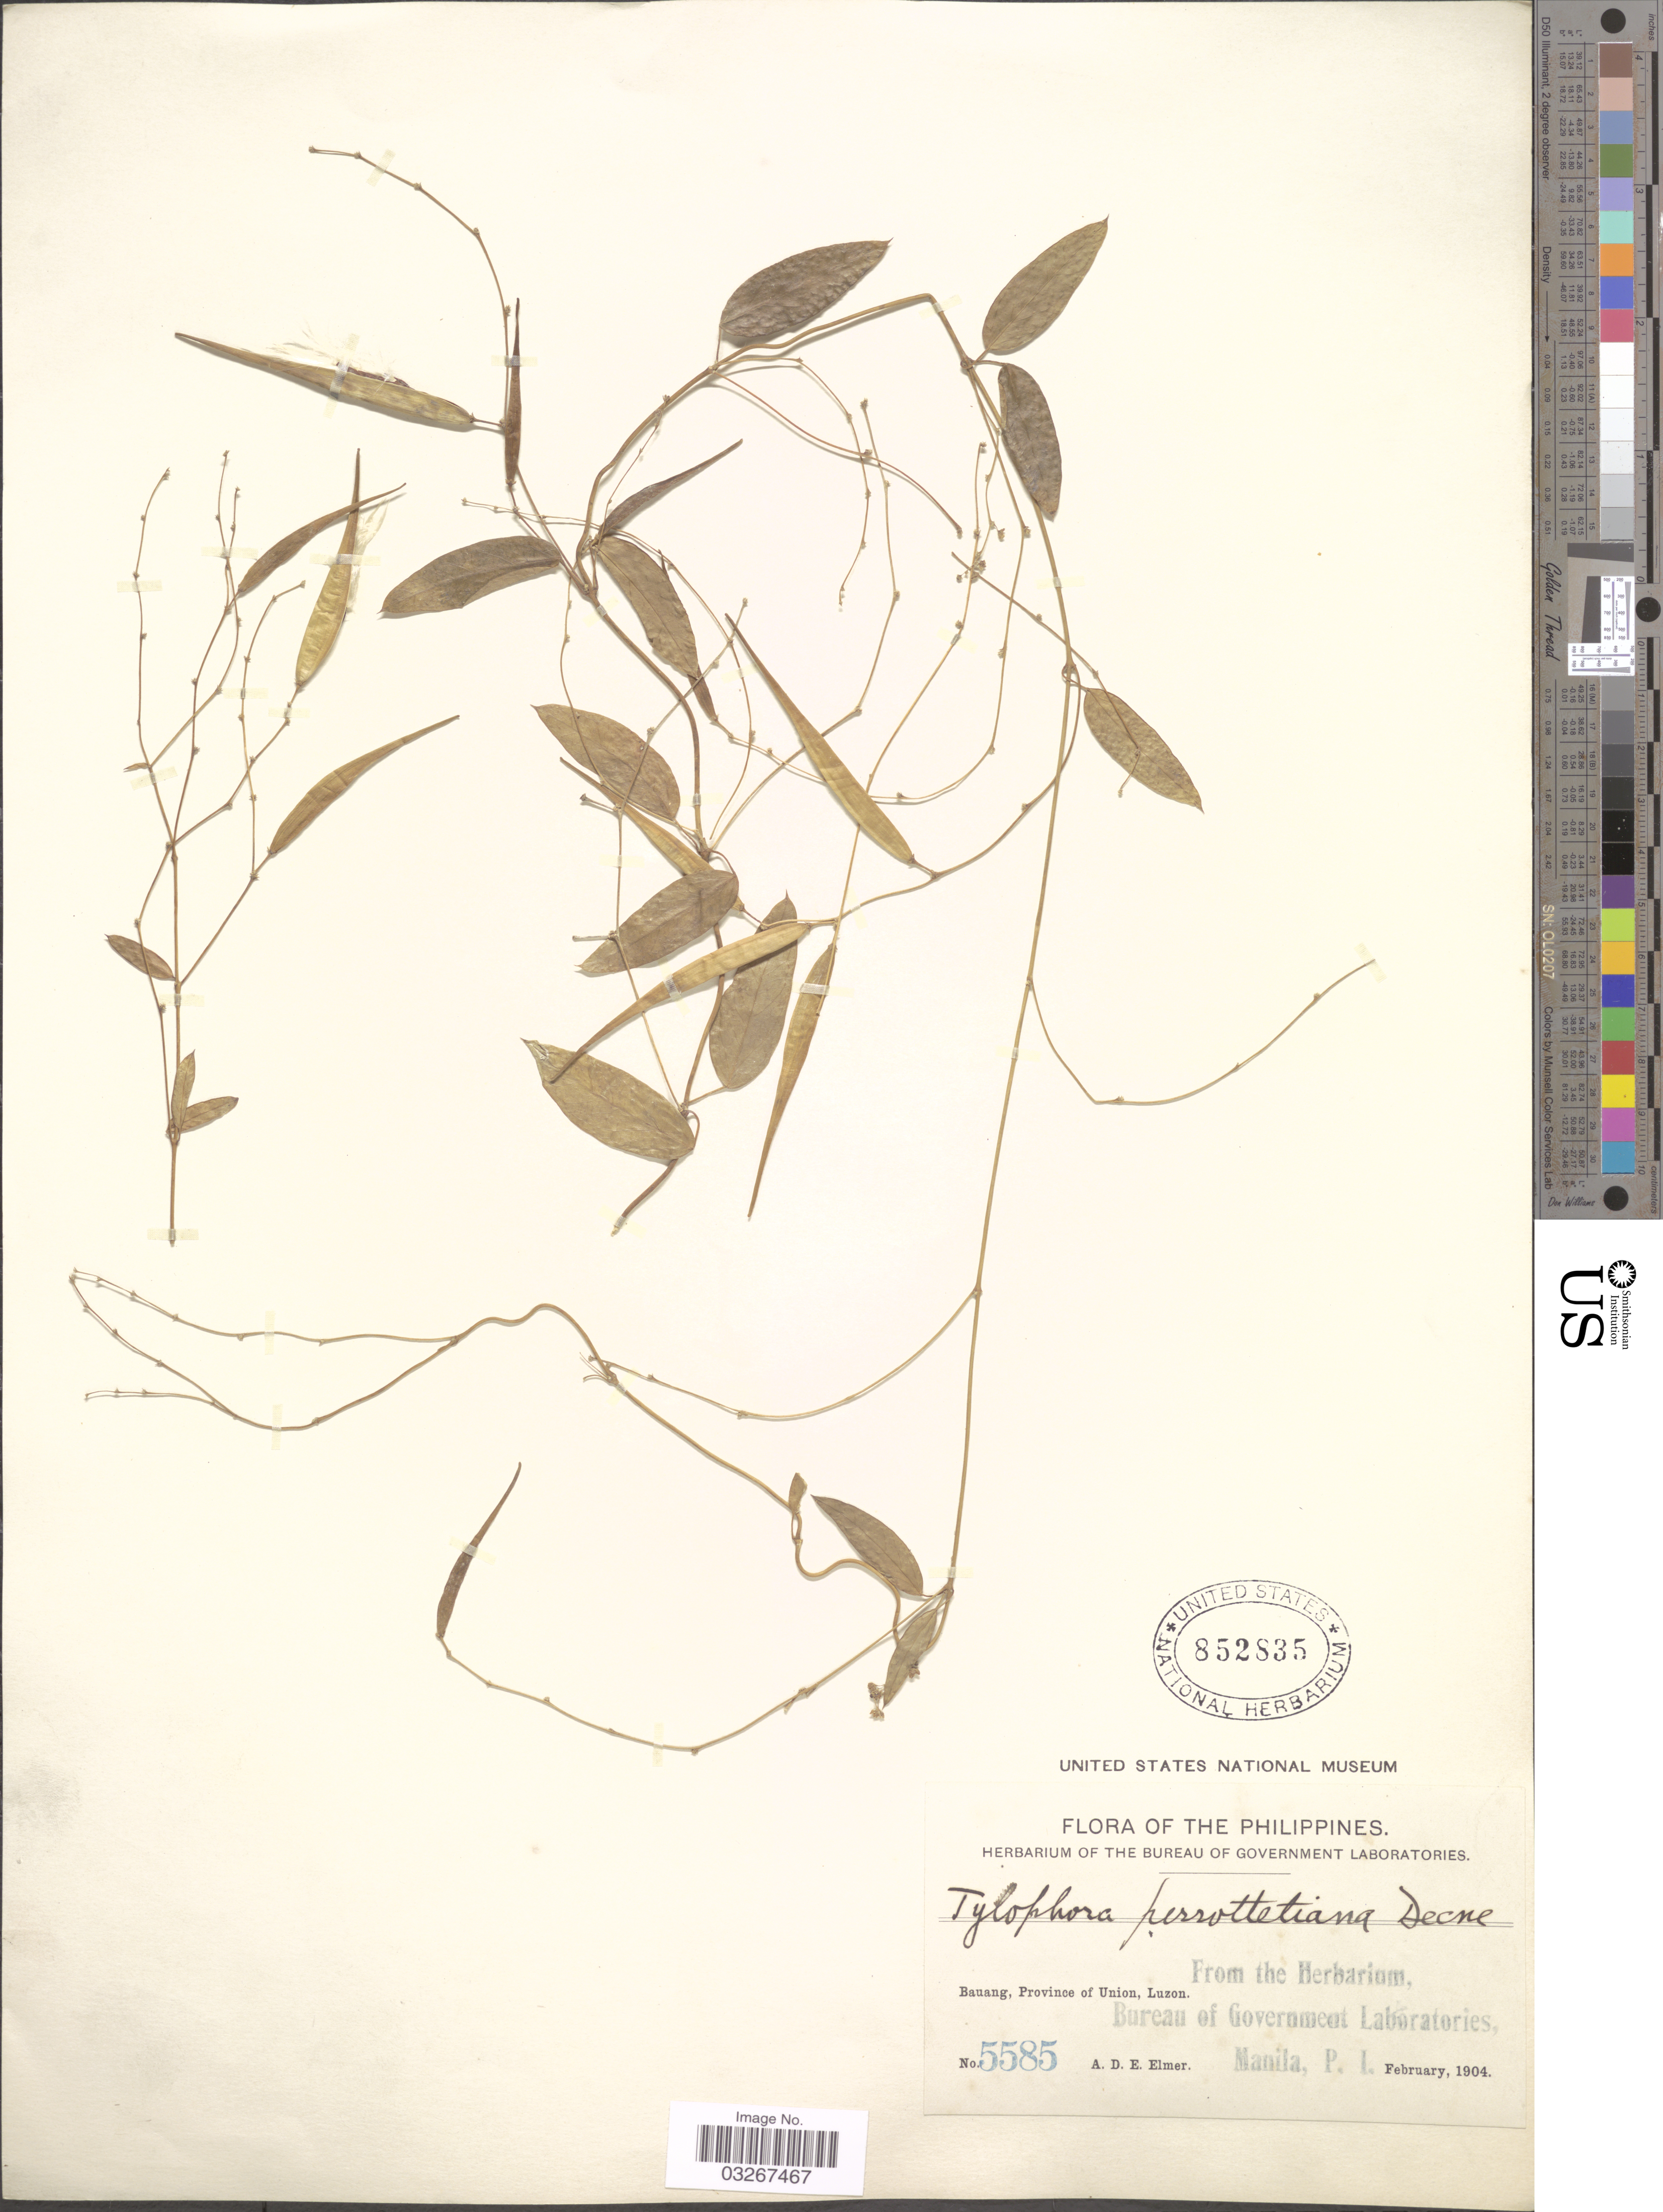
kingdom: Plantae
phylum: Tracheophyta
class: Magnoliopsida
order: Gentianales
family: Apocynaceae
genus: Tylophora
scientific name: Tylophora perrottetiana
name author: Decne.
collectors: A. D. E. Elmer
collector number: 5585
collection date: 1904-02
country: Philippines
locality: Bauang, Province of Union, Luzon.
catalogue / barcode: US 852835